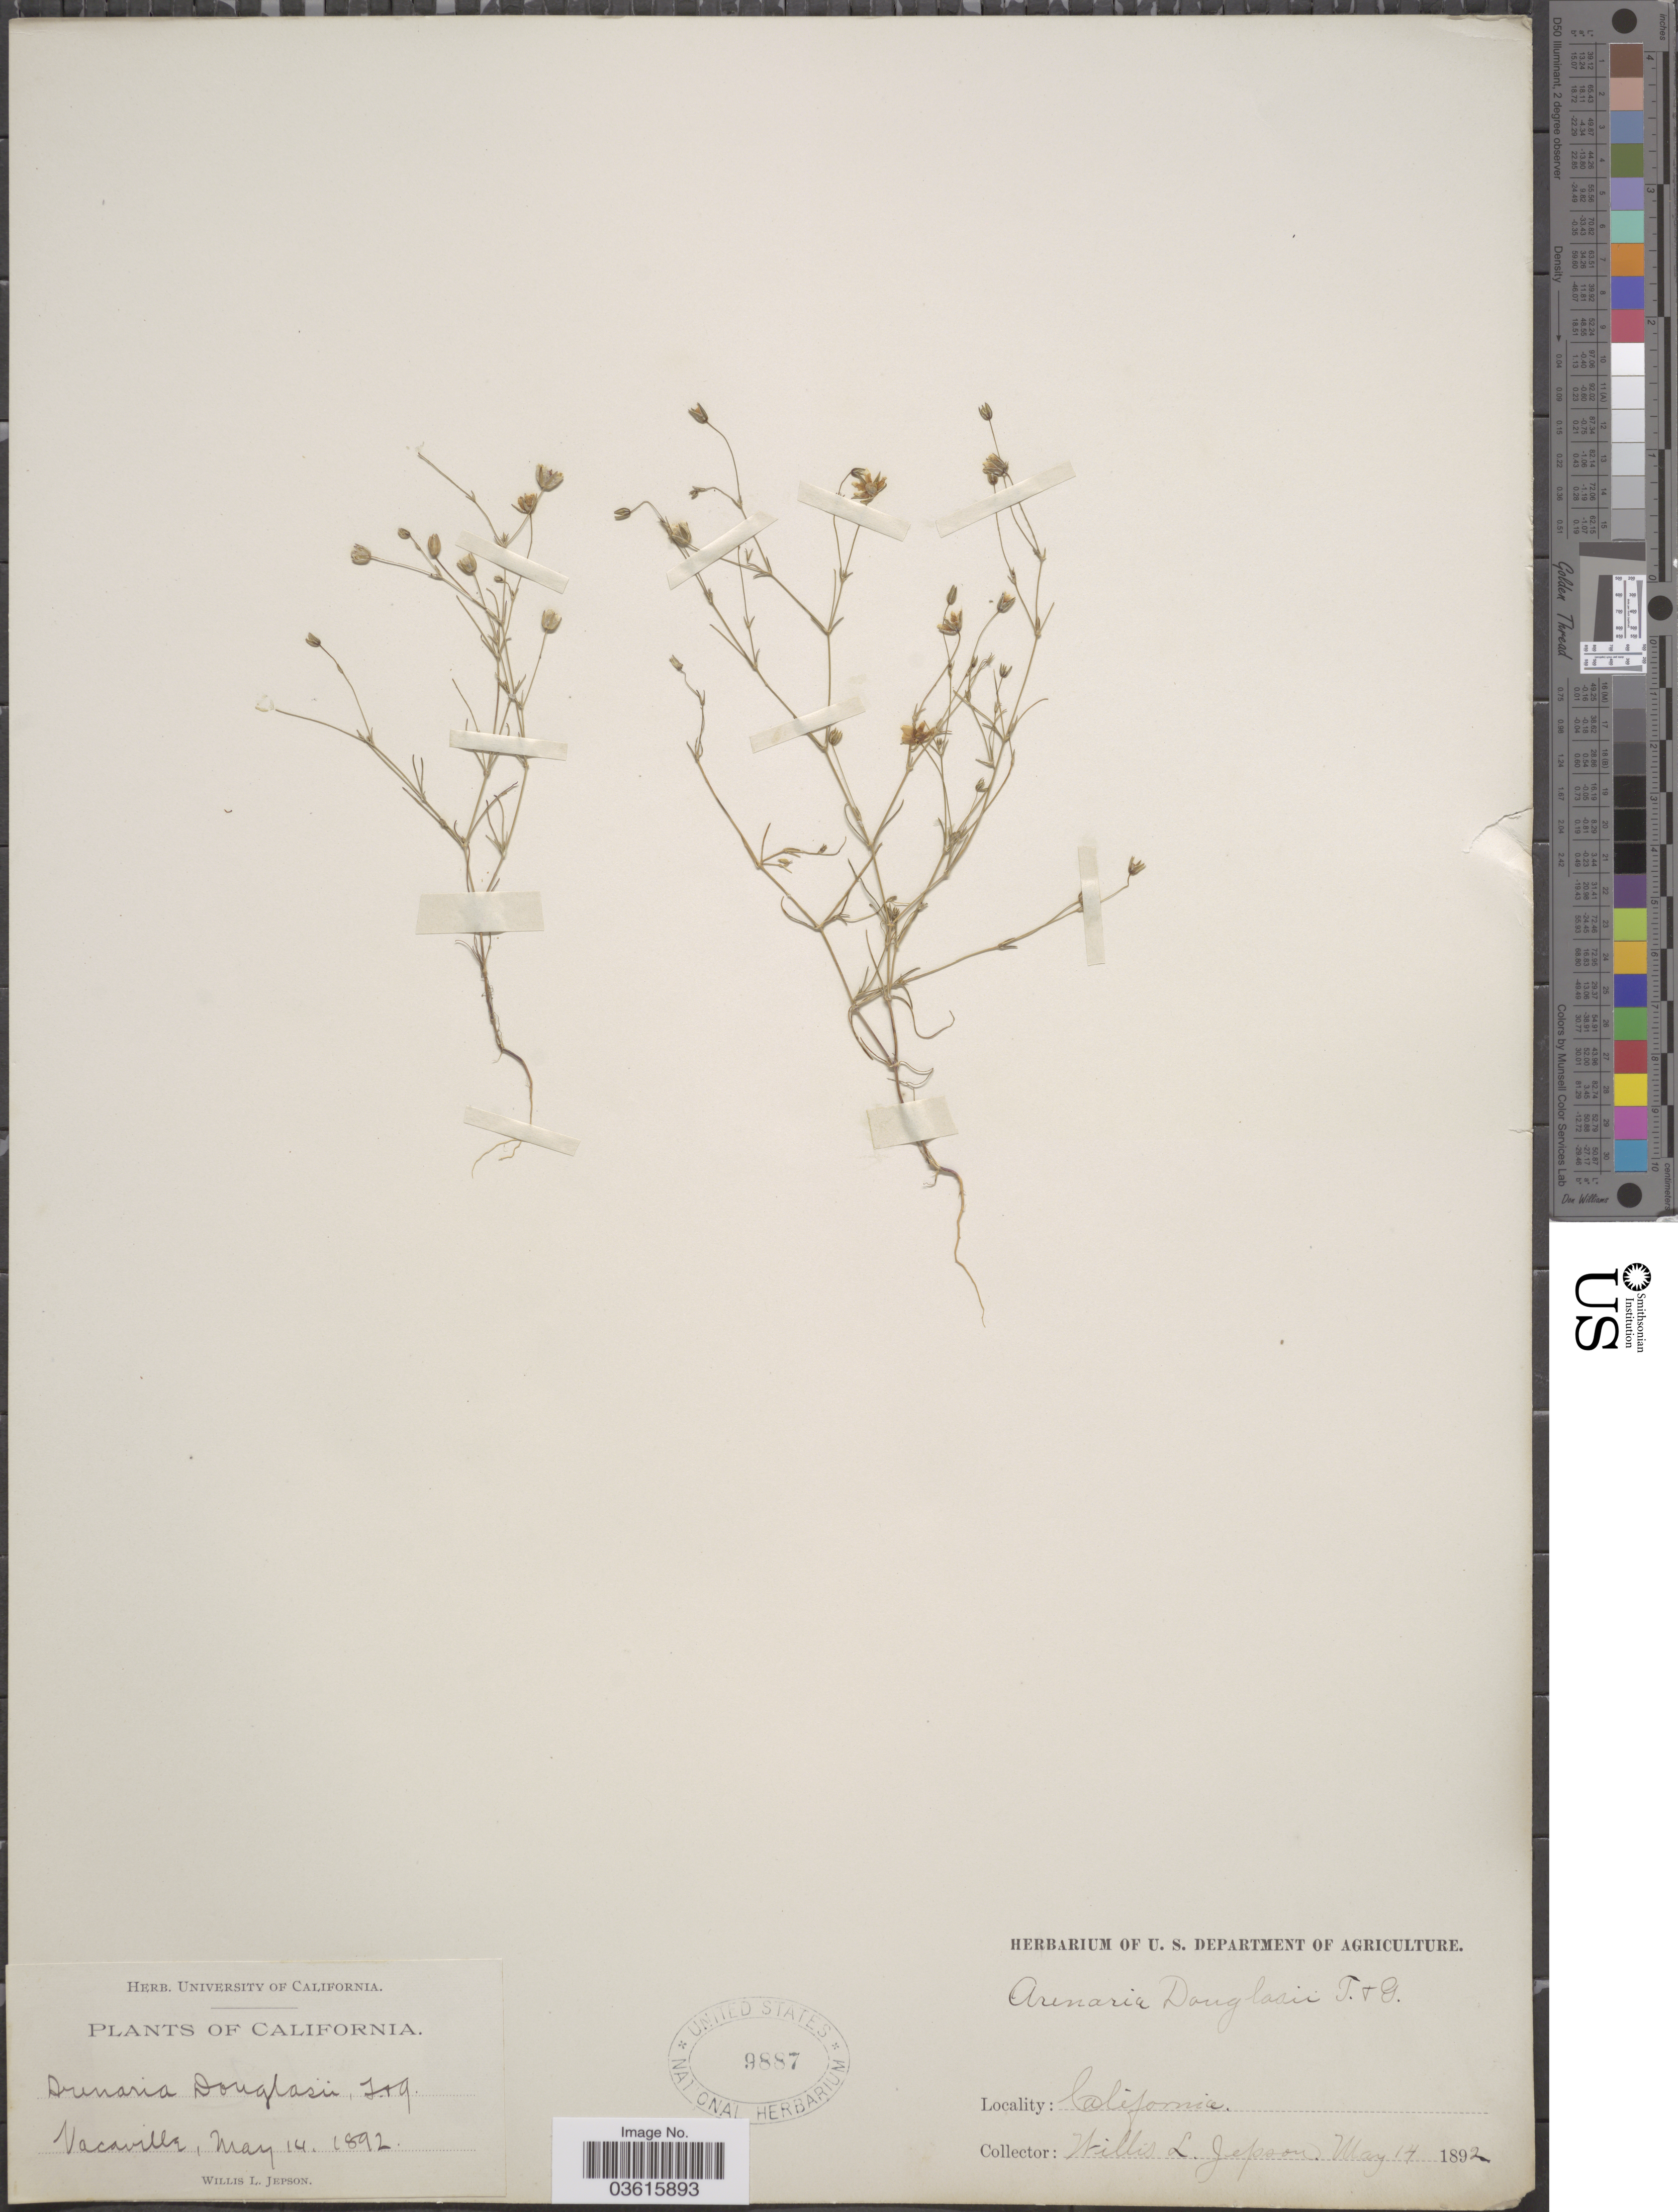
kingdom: Plantae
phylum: Tracheophyta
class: Magnoliopsida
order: Caryophyllales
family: Caryophyllaceae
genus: Minuartia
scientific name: Minuartia douglasii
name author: Mattf.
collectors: W. L. Jepson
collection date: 1892-05-14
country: United States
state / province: California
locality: Vacaville.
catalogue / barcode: US 9887